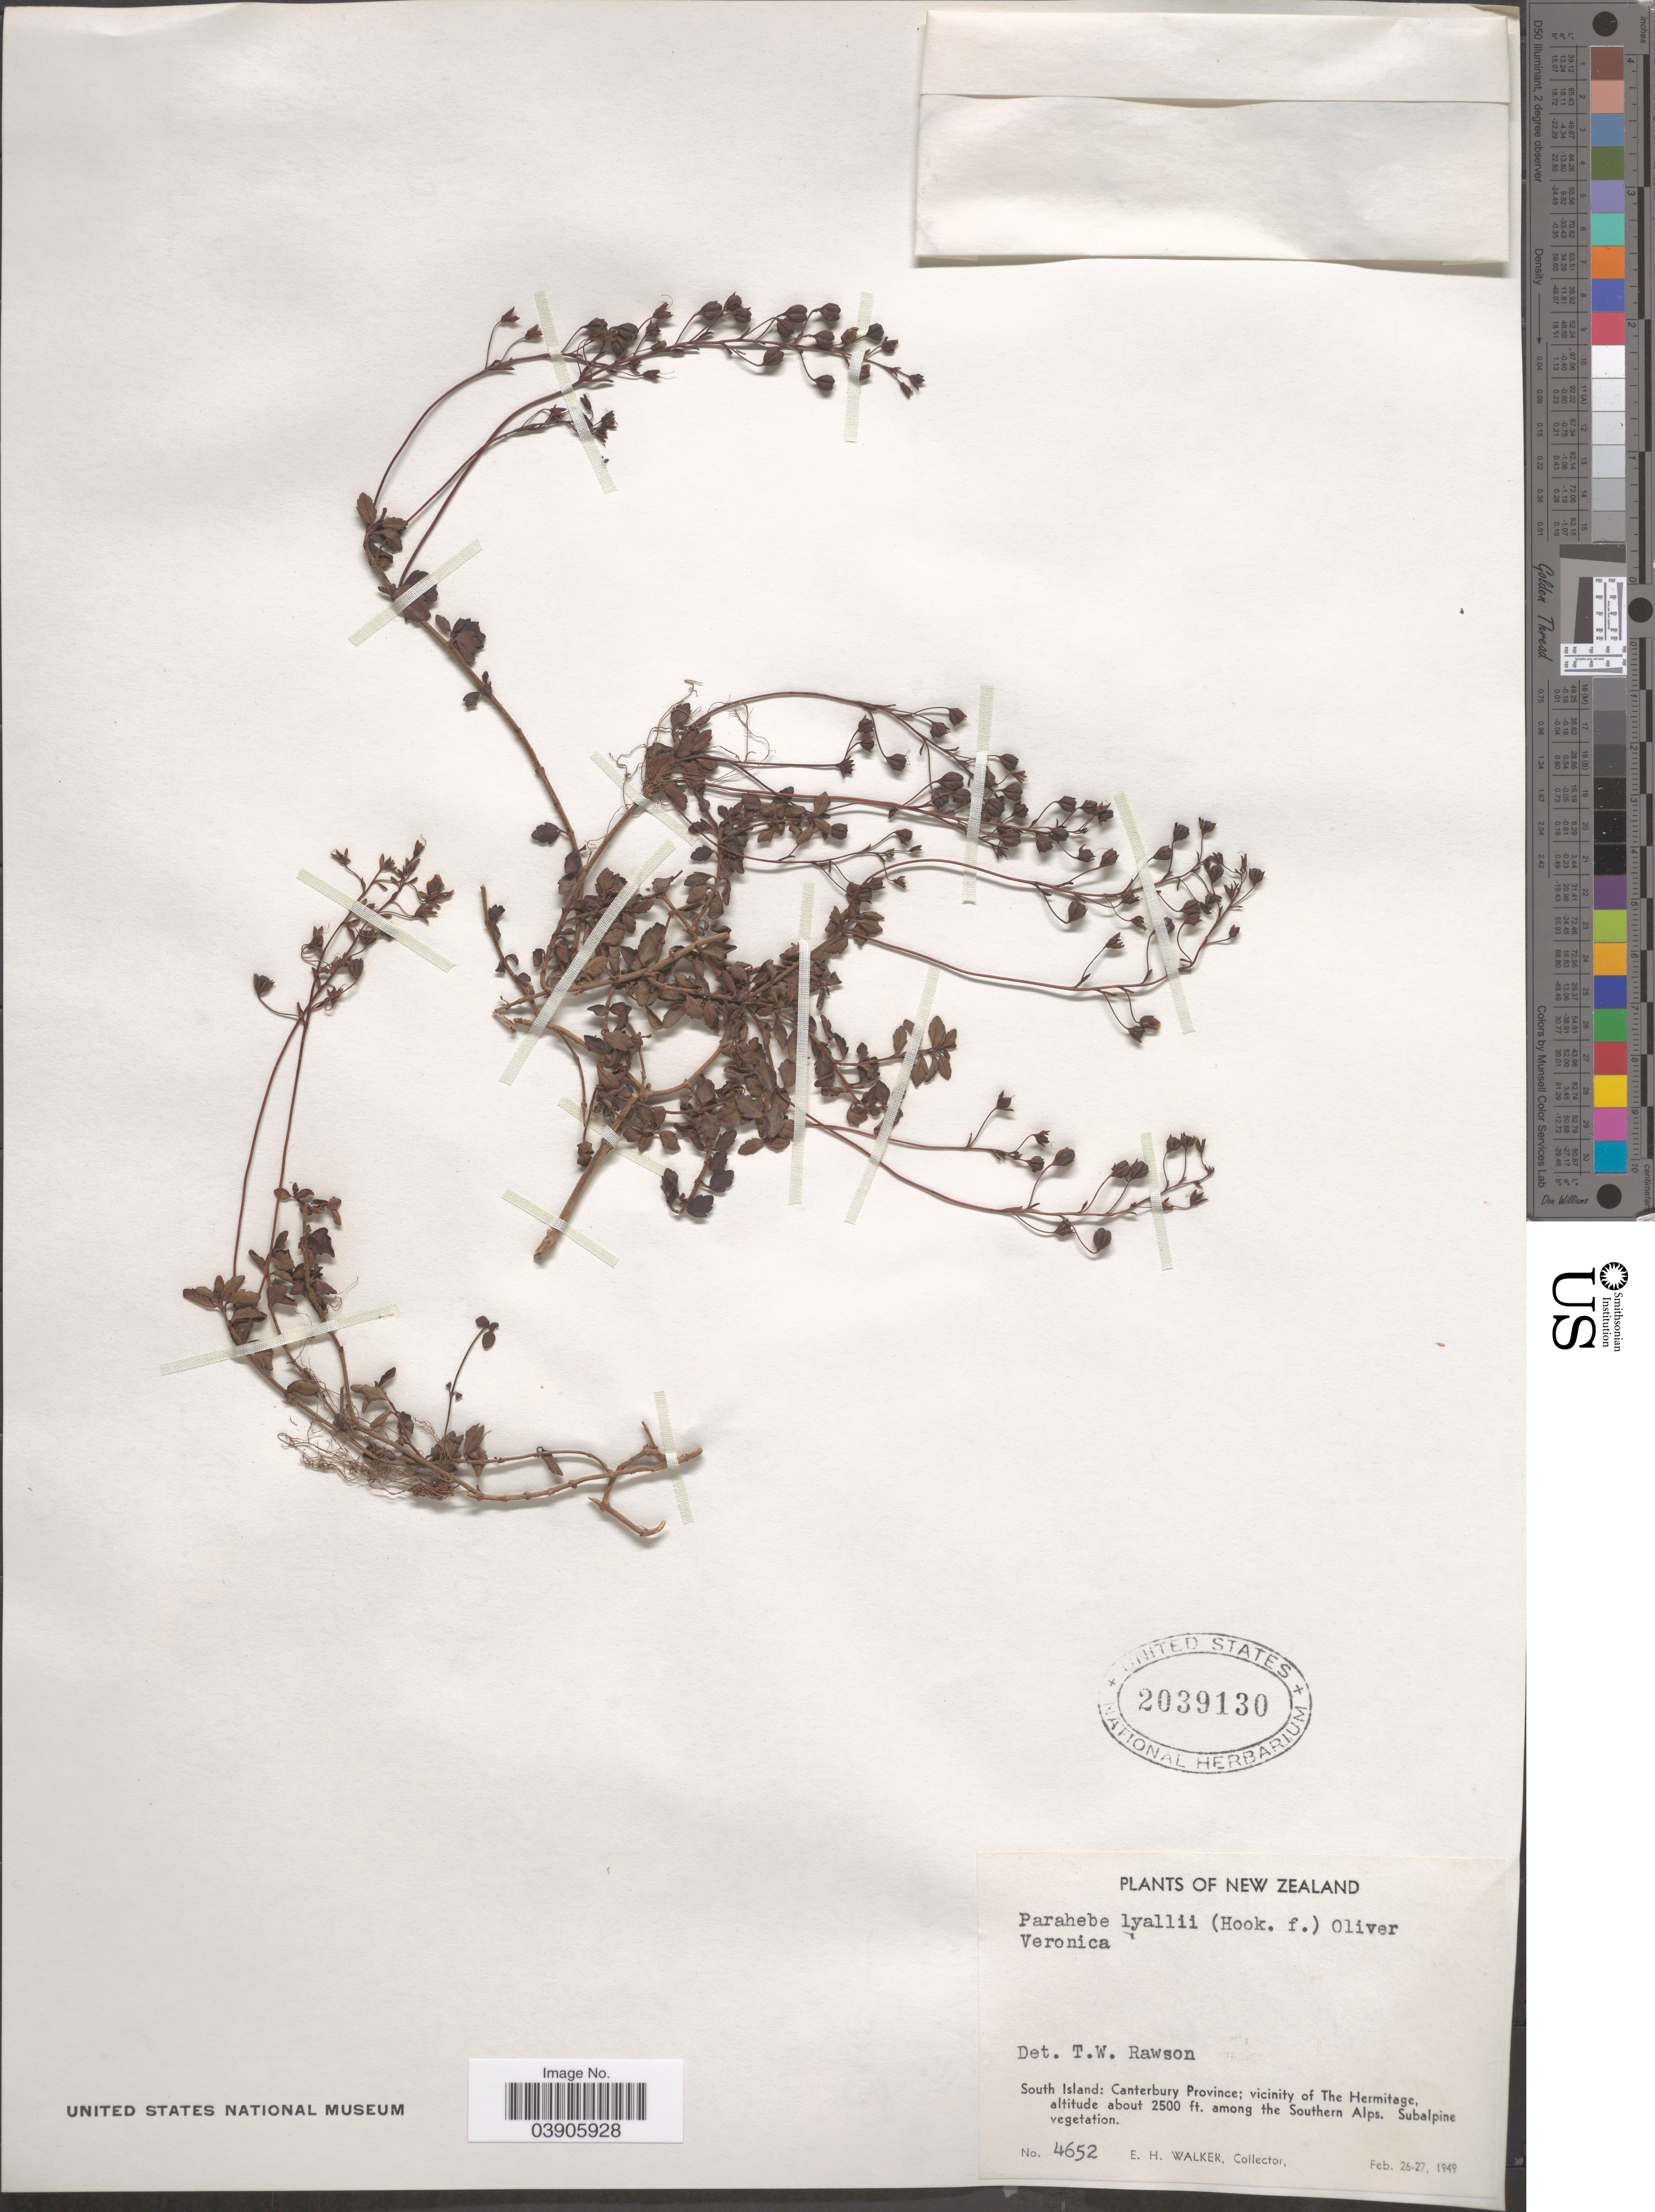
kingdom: Plantae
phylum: Tracheophyta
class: Magnoliopsida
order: Lamiales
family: Plantaginaceae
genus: Hebe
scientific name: Hebe lyallii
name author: (Hook. f.) A. Wall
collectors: E. H. Walker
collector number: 4652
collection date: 1949-02-26/1949-02-27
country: New Zealand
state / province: Canterbury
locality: South Island: vicinity of The Hermitage, among the Southern Alps.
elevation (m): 762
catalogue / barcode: US 2039130